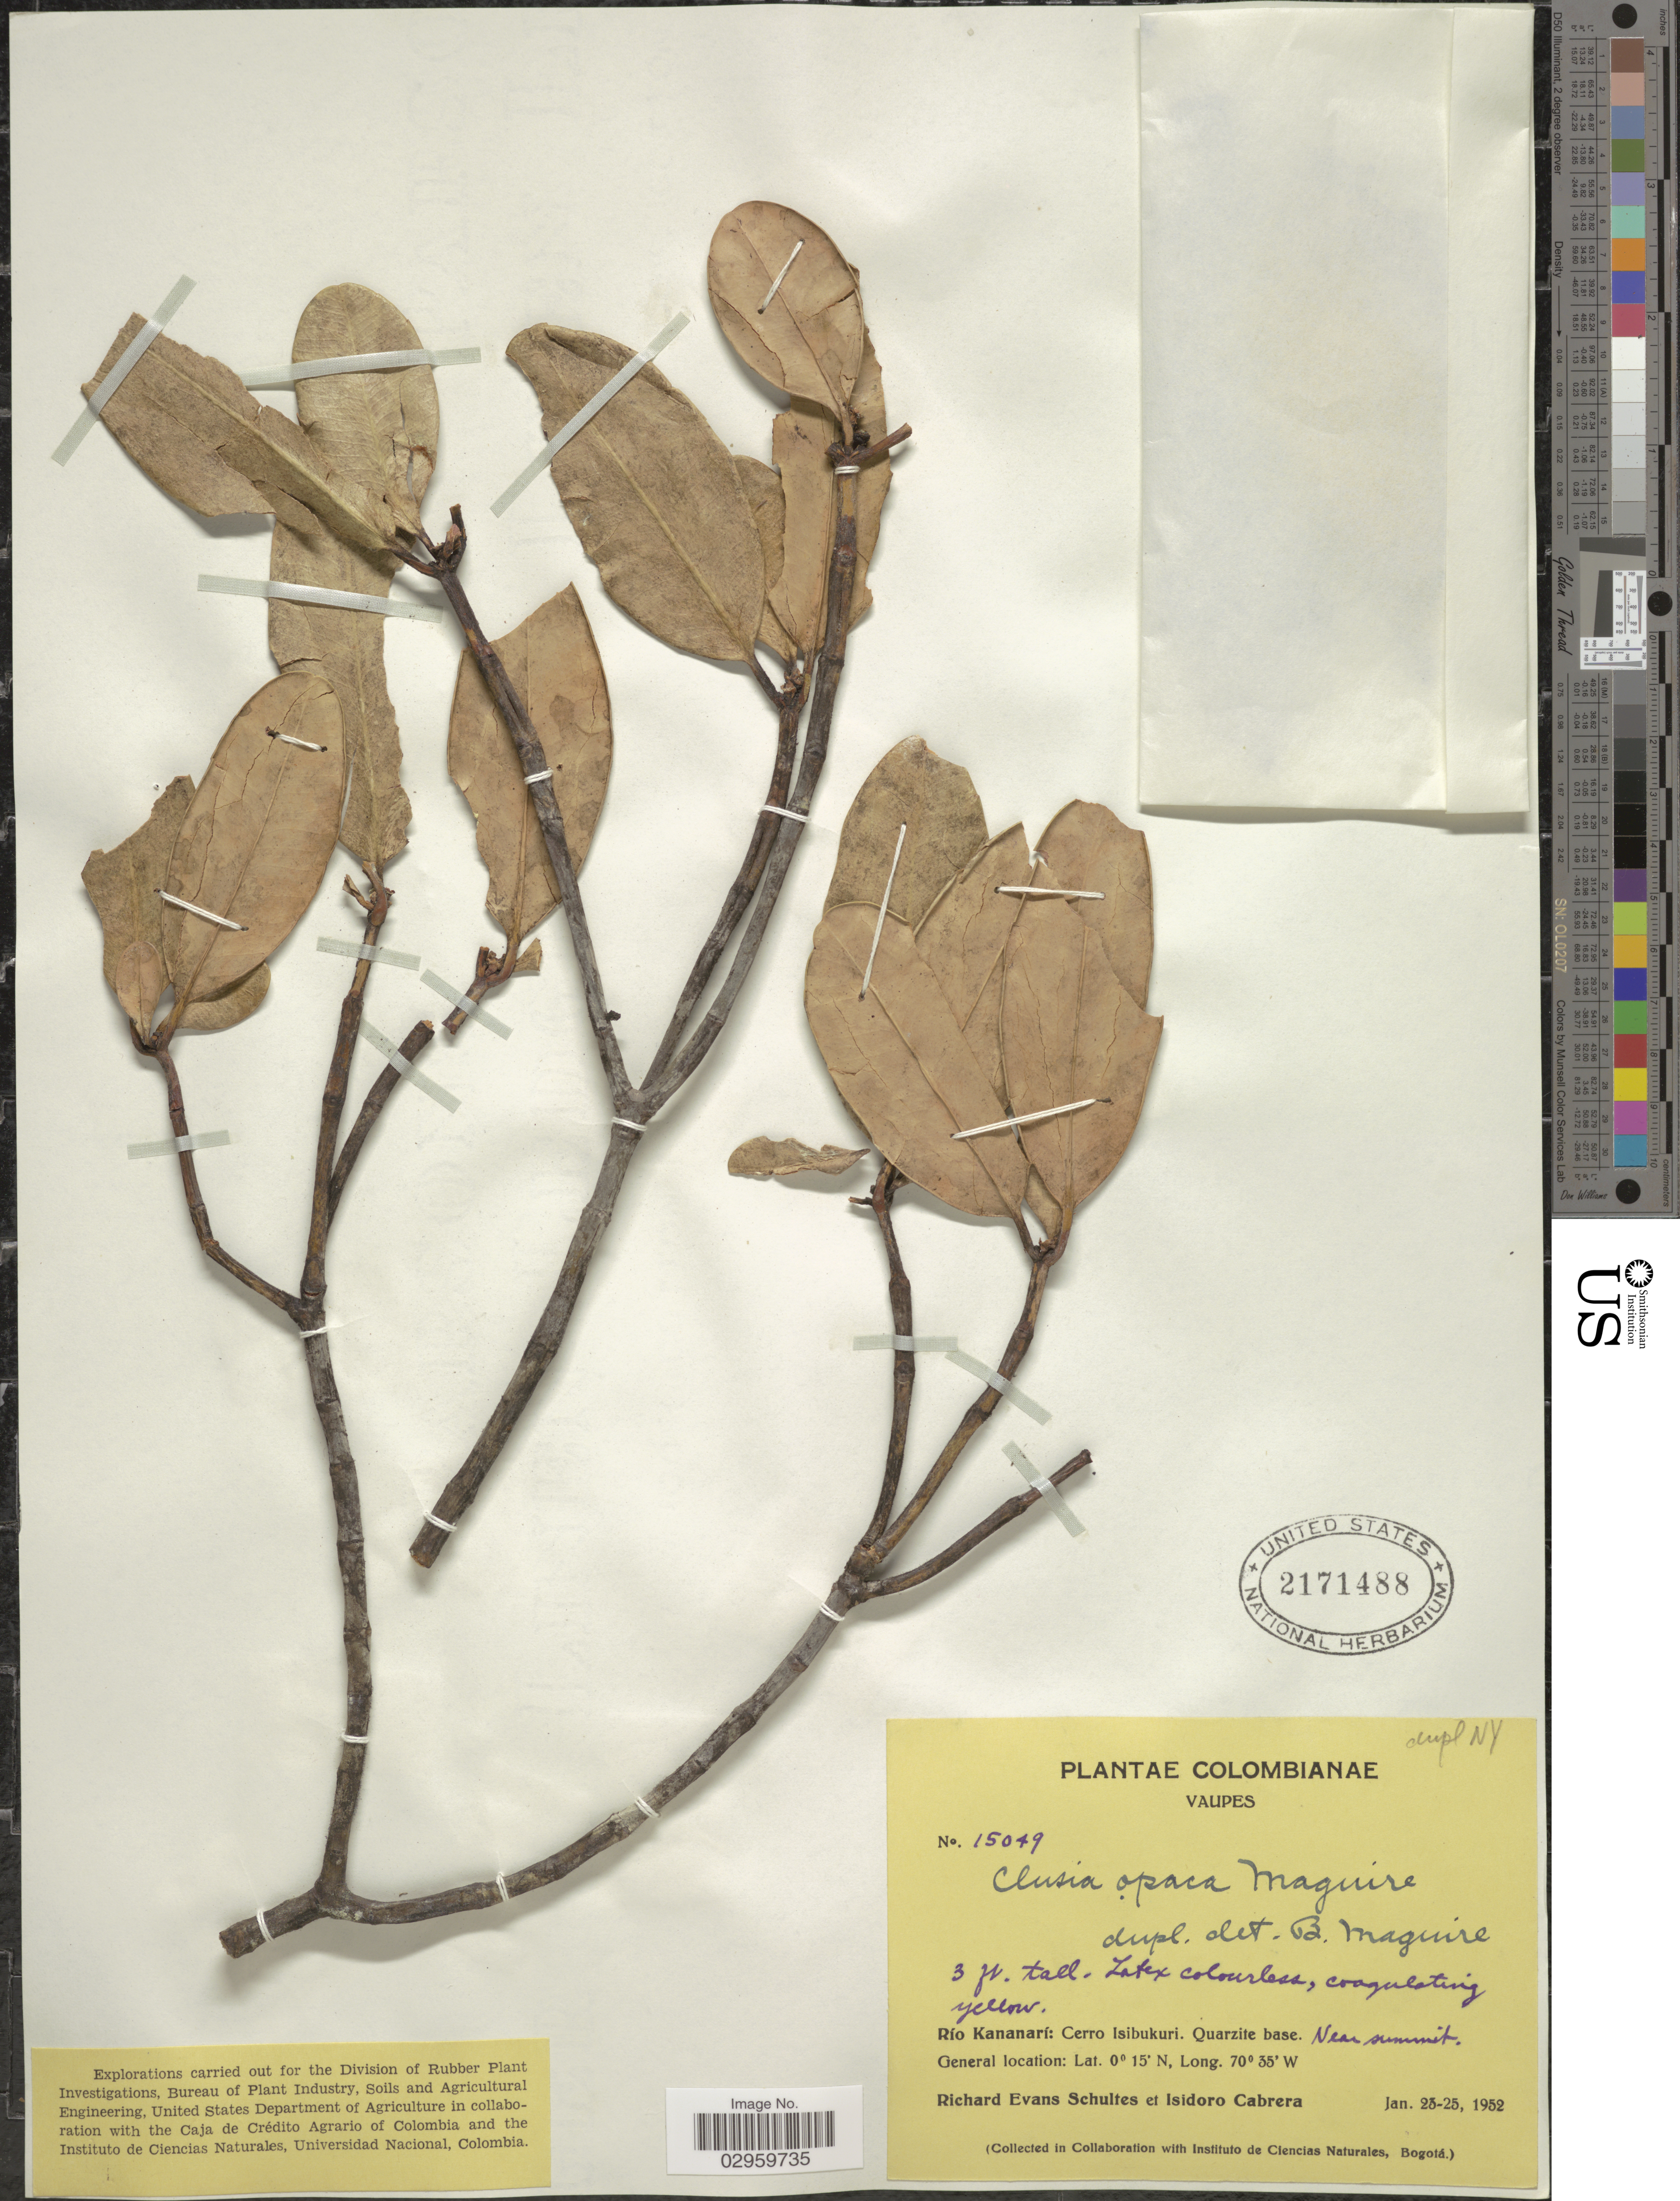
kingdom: Plantae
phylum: Tracheophyta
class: Magnoliopsida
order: Malpighiales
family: Clusiaceae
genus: Clusia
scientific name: Clusia opaca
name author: Maguire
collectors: R. E. Schultes & I. Cabrera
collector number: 15049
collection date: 1952-01-23/1952-01-25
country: Colombia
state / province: Vaupés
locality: Río Kananarí: Cerro Isibukuri. Near summit.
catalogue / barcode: US 2171488